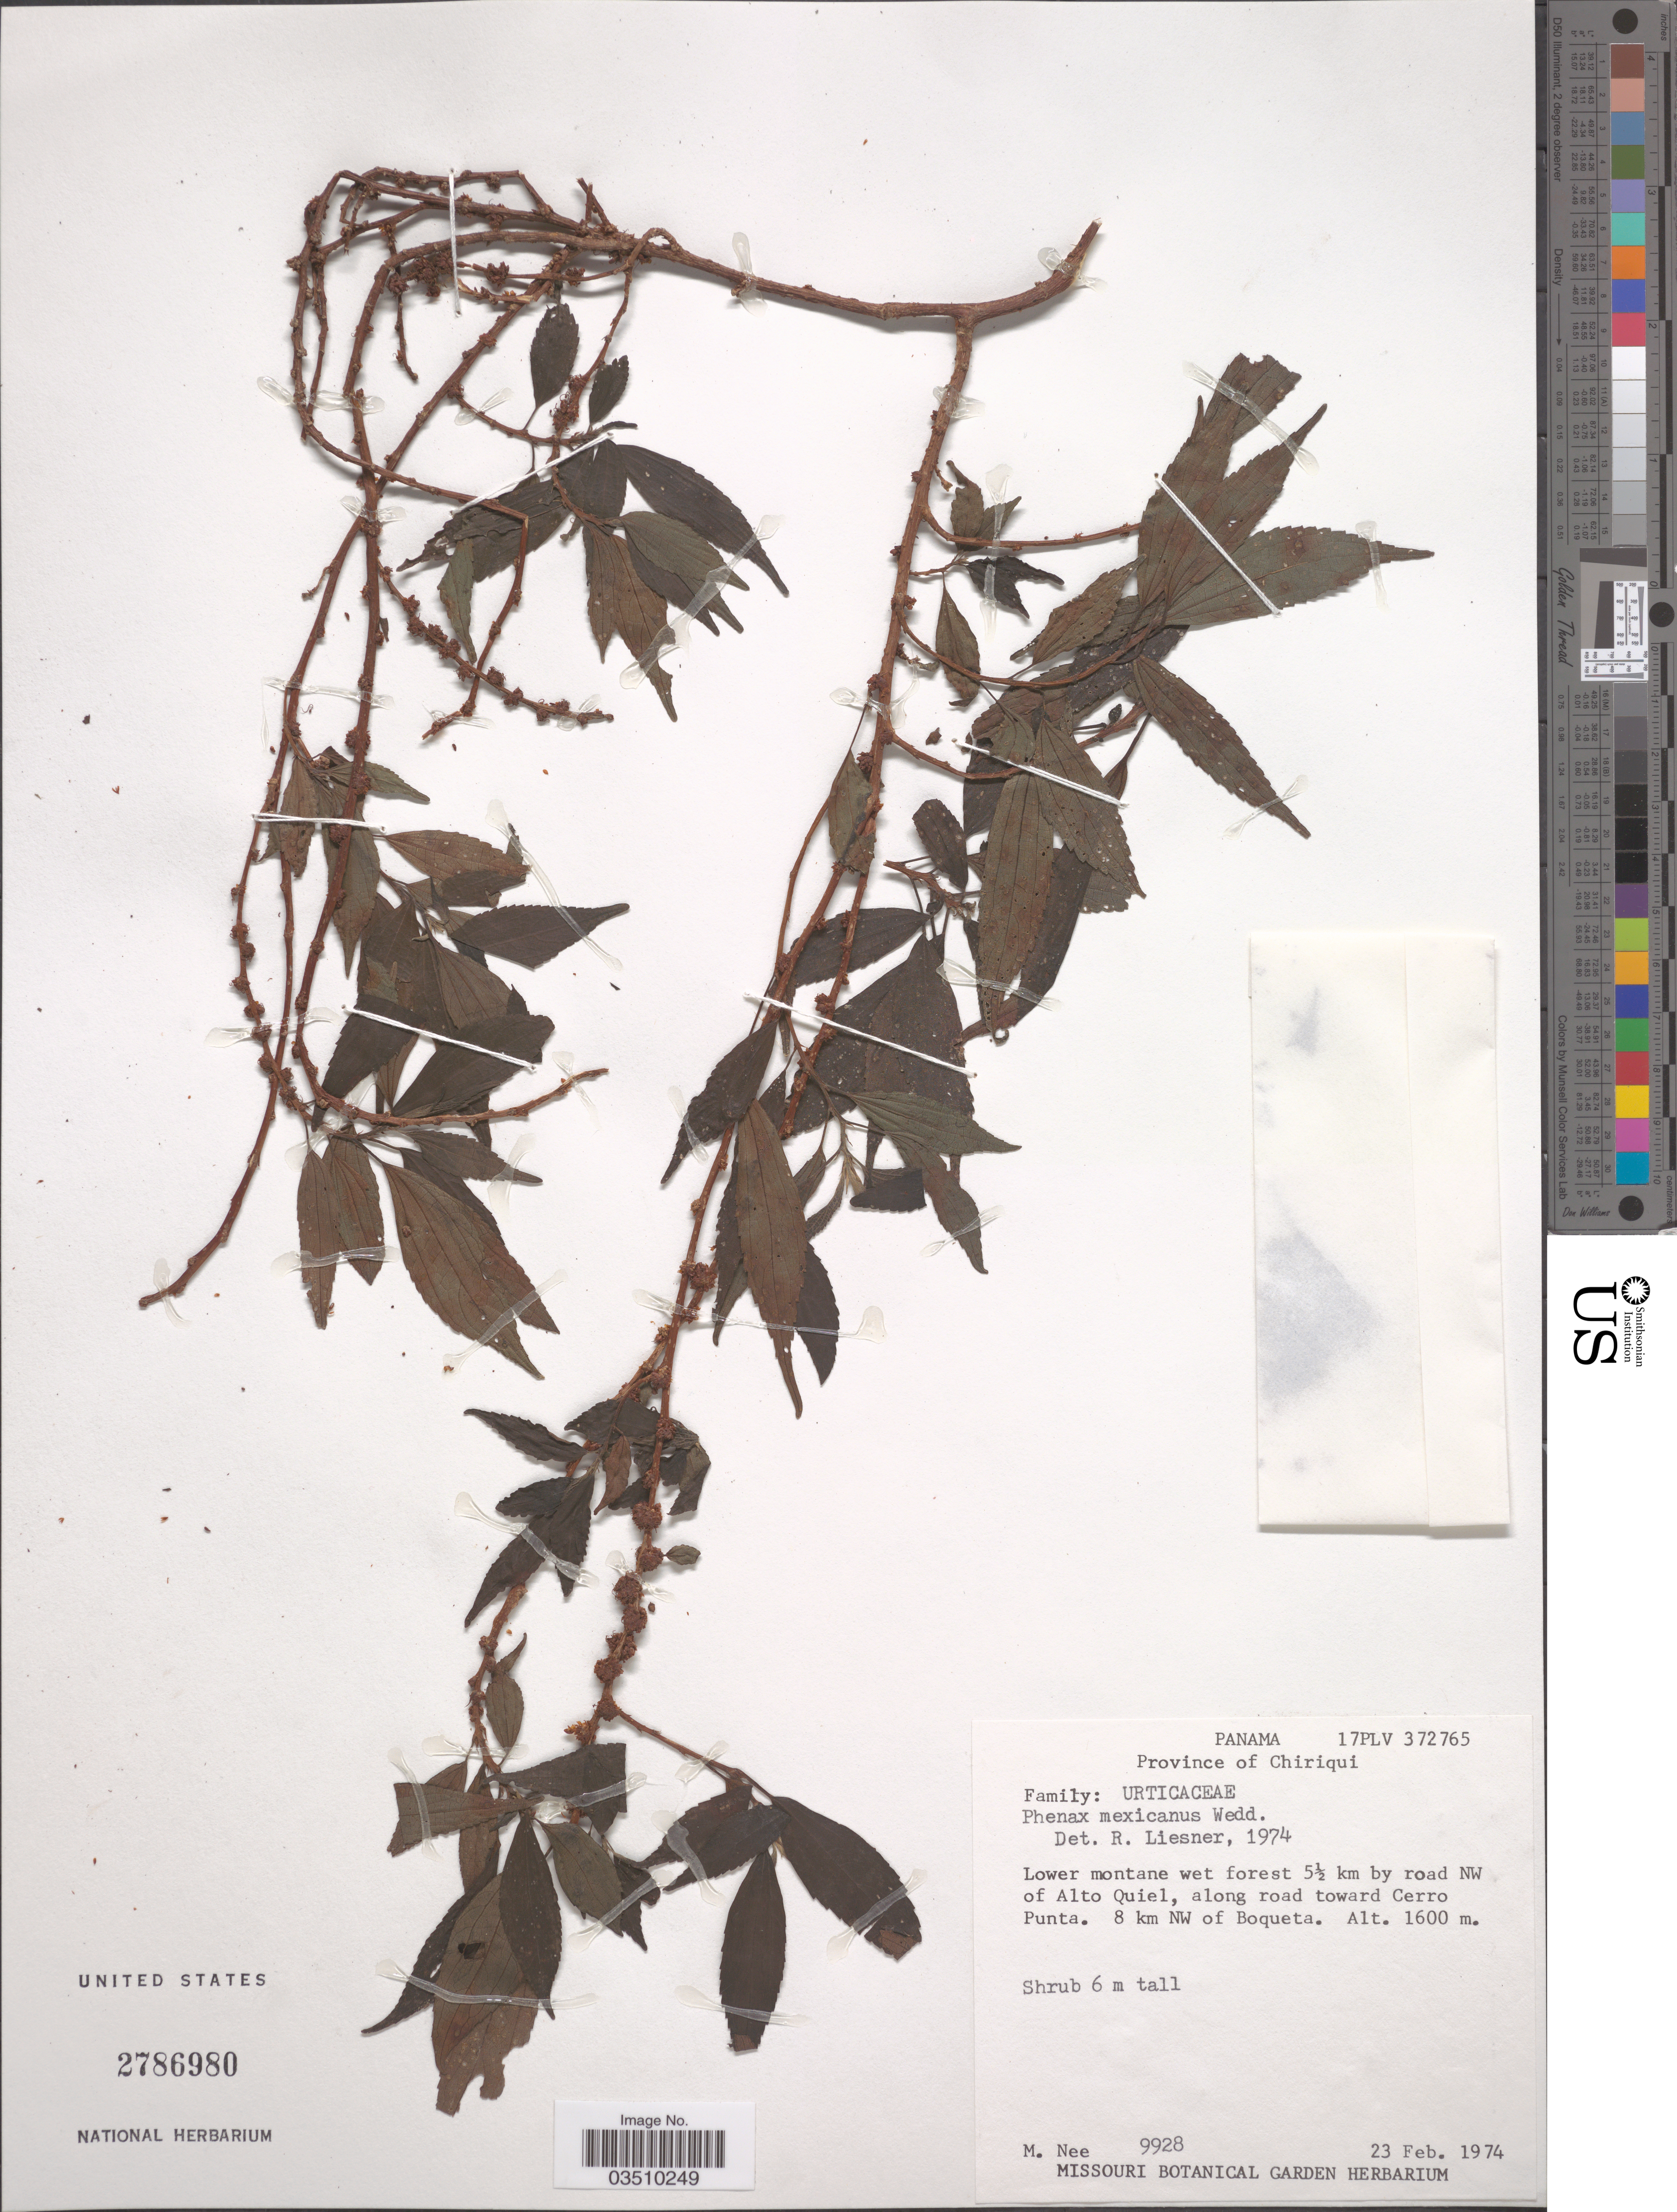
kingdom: Plantae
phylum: Tracheophyta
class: Magnoliopsida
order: Rosales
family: Urticaceae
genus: Phenax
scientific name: Phenax mexicanus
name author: Wedd.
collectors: M. Nee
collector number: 9928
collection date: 1974-02-23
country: Panama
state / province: Chiriqui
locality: Lower montane wet forest 5½ km by road NW of Alto Quiel, along road toward Cerro Punta. 8 km NW of Boqueta.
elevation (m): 1600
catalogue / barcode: US 2786980